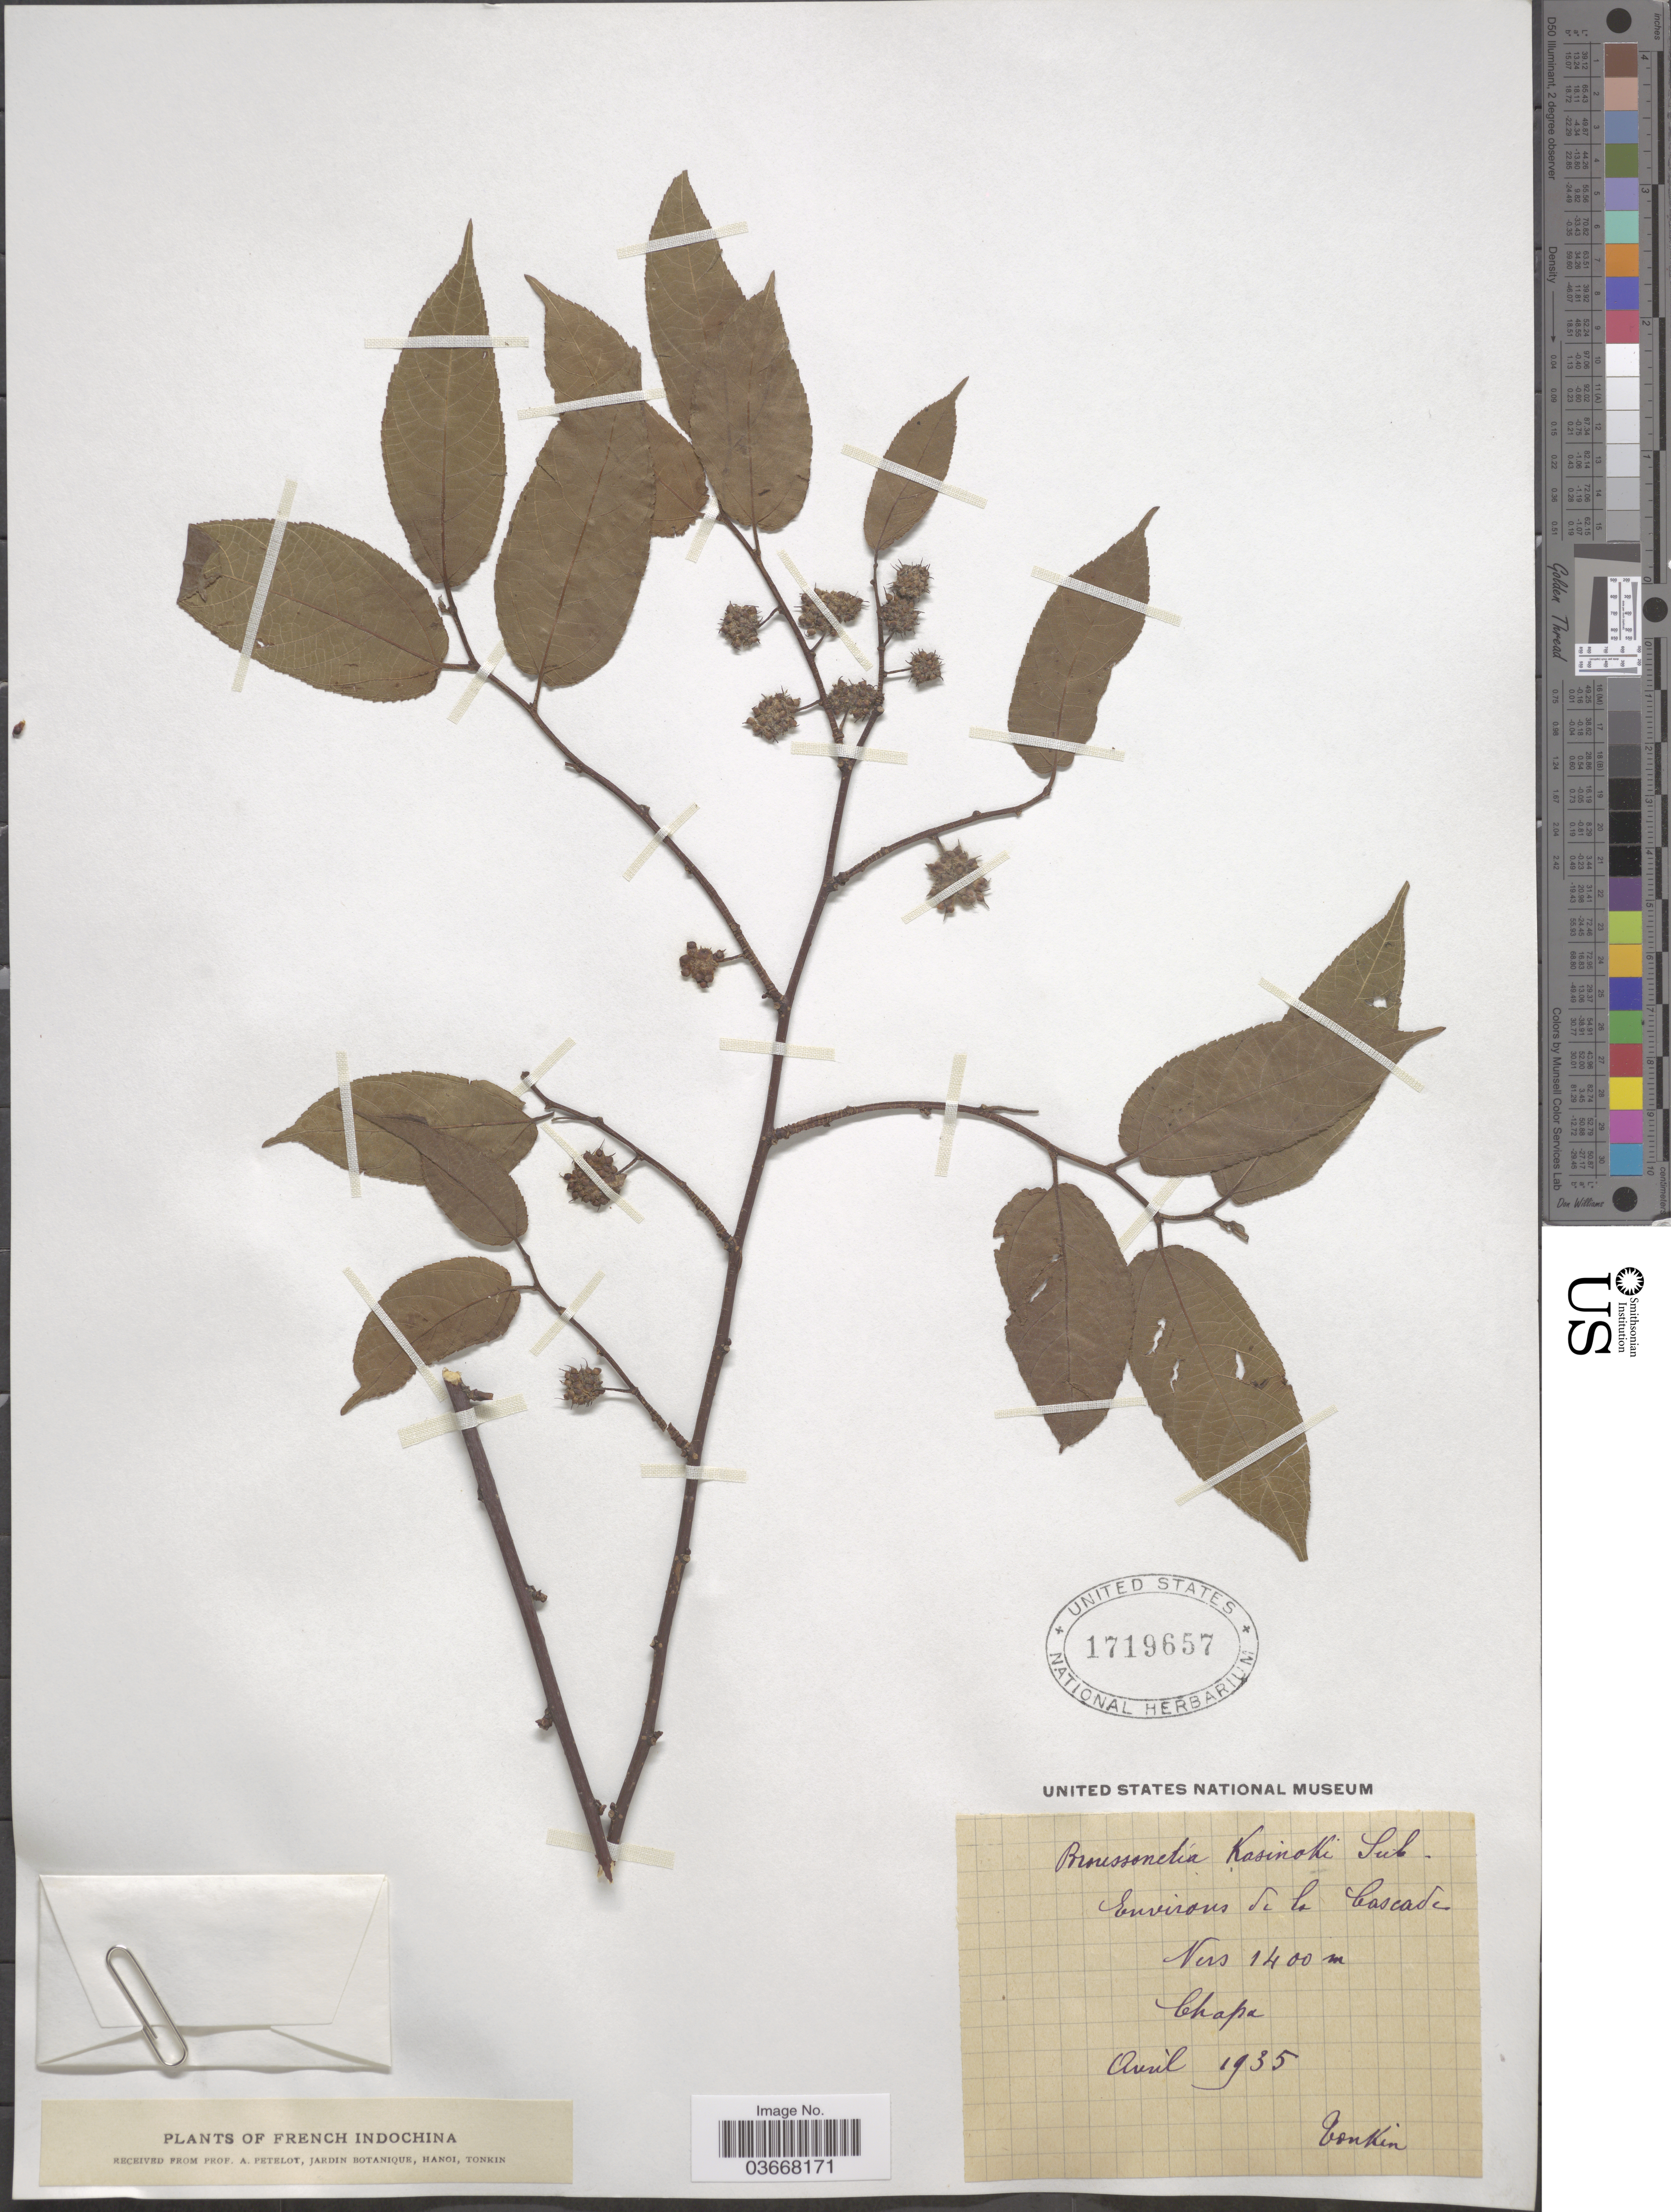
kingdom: Plantae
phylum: Tracheophyta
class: Magnoliopsida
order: Rosales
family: Moraceae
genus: Broussonetia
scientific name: Broussonetia kaempferi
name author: Siebold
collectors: A. Petelot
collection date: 1935-04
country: Vietnam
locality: French Indochina. Environs de la Cascade. Chapa.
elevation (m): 1400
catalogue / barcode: US 1719657